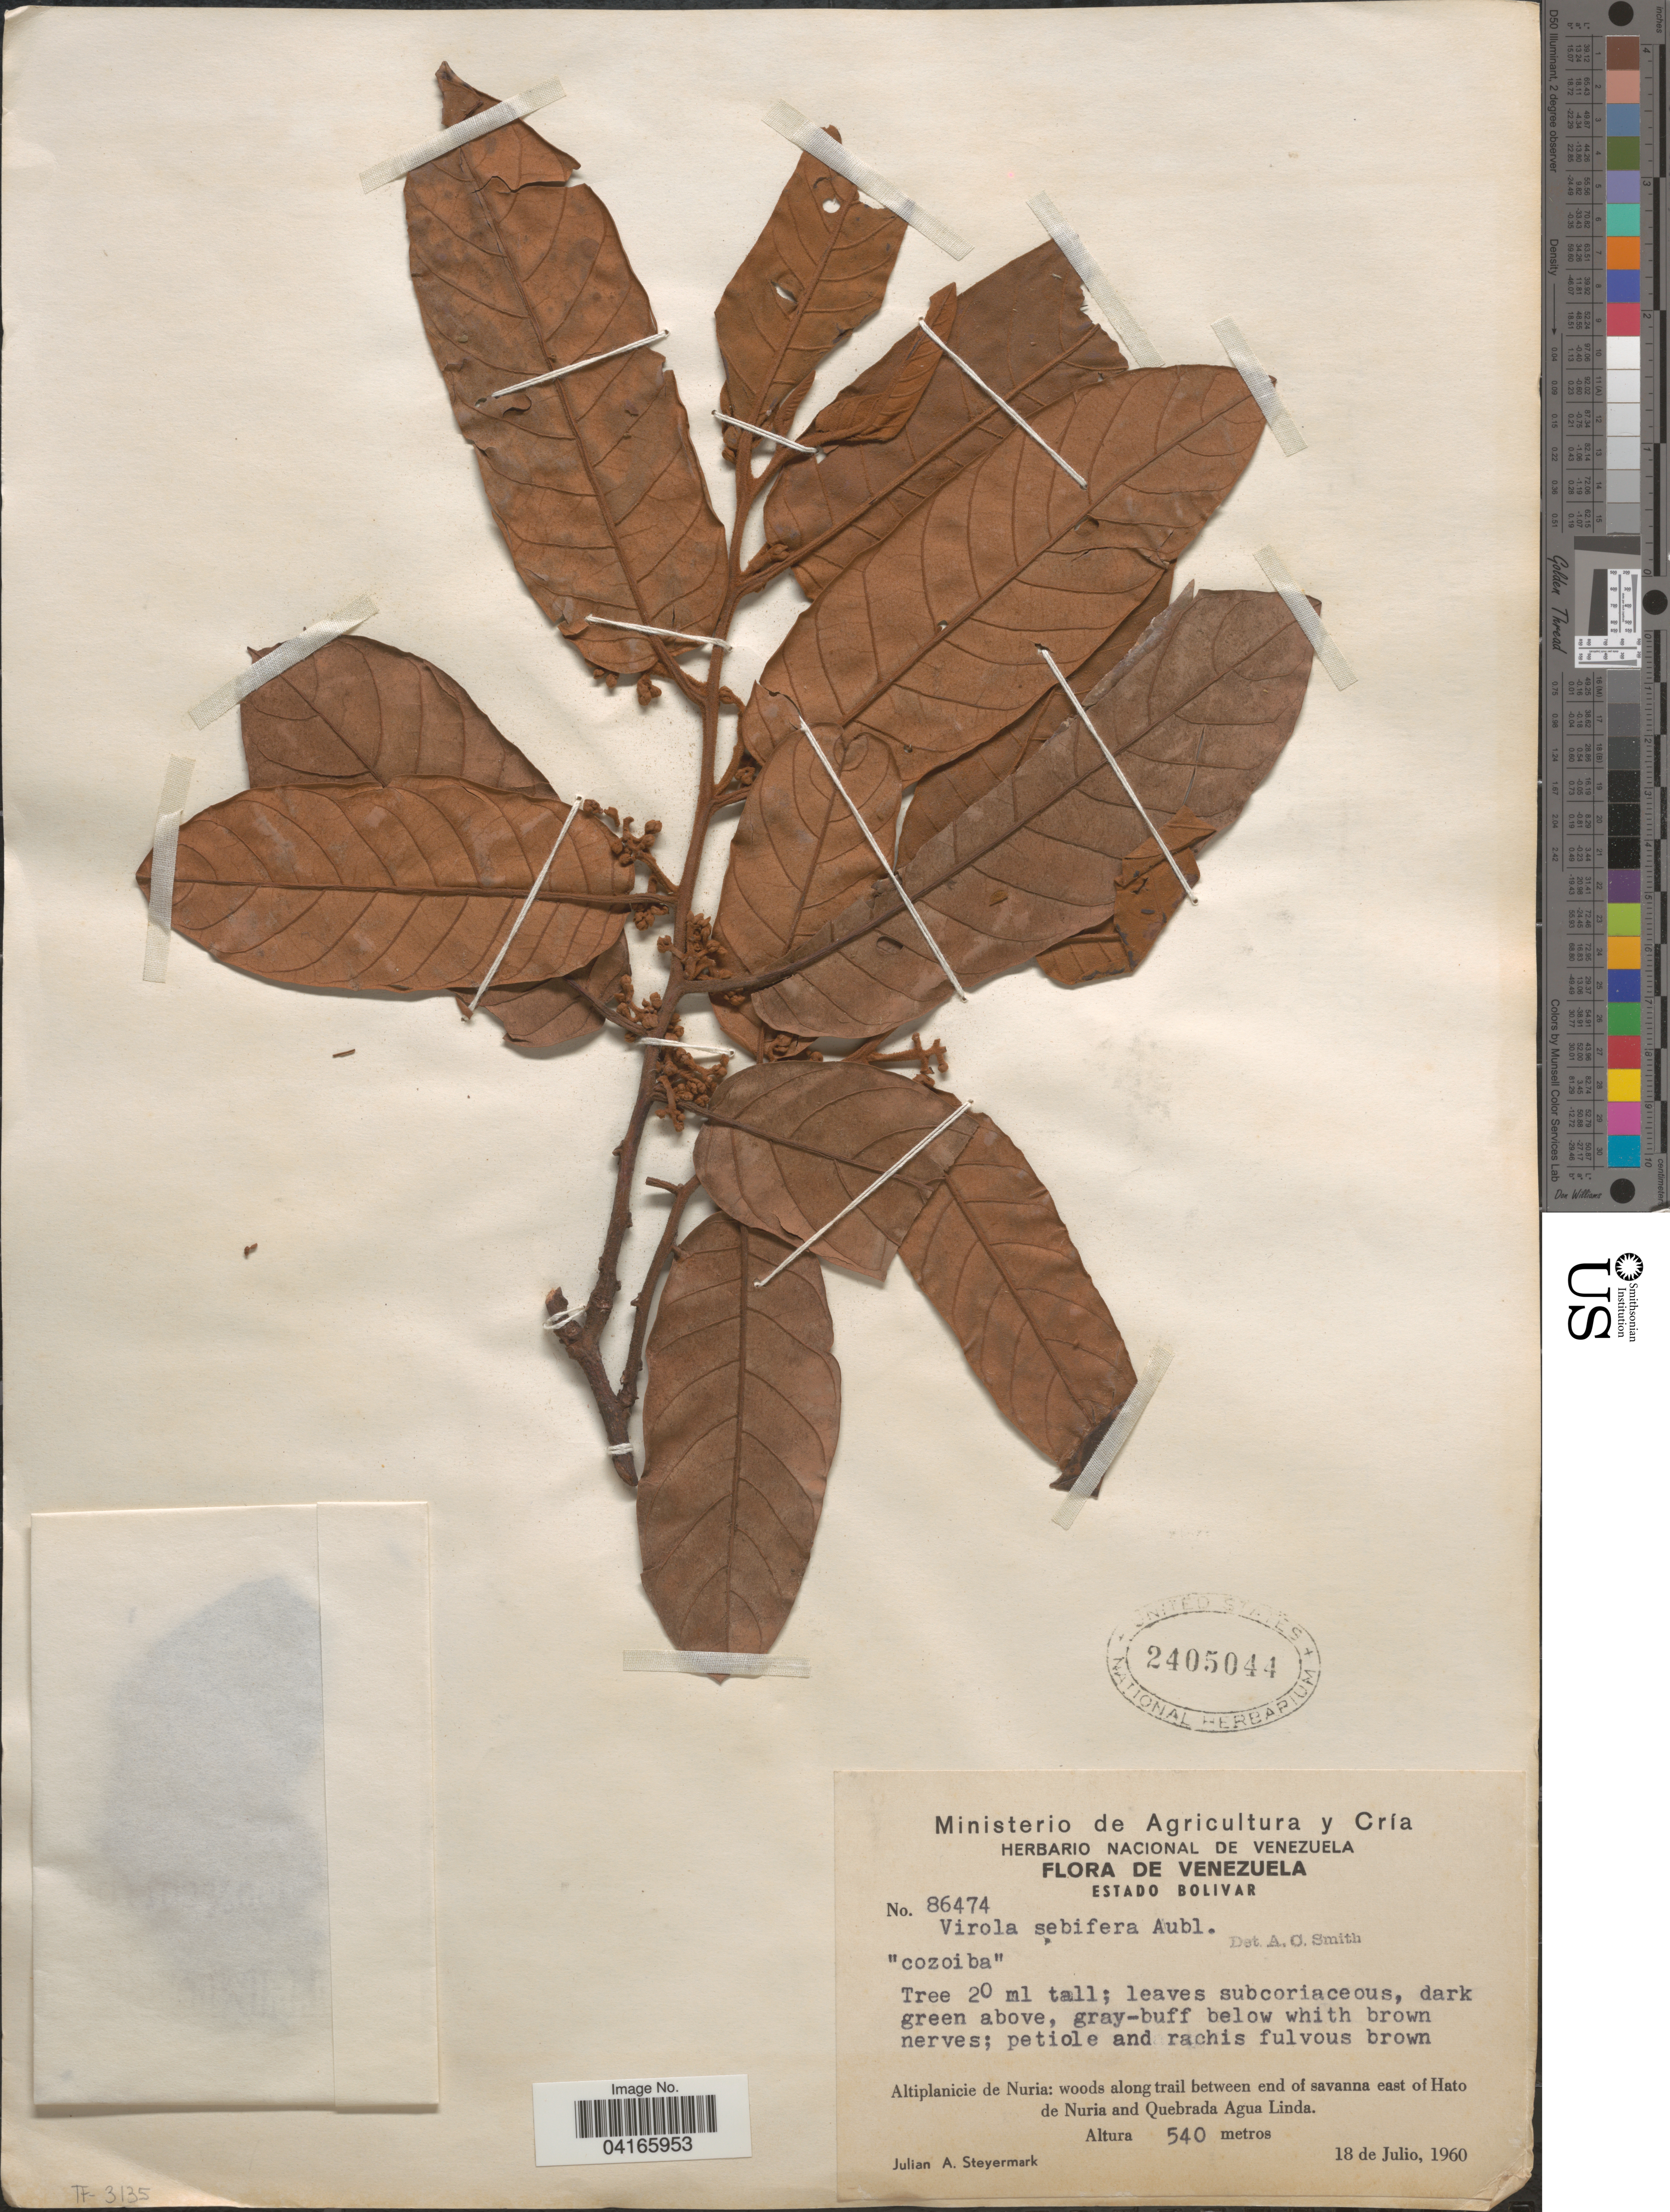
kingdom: Plantae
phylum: Tracheophyta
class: Magnoliopsida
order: Magnoliales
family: Myristicaceae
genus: Virola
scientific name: Virola sebifera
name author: Aubl.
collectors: J. Steyermark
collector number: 86474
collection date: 1960-07-18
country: Venezuela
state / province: Bolivar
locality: Altiplanicie de Nuria: woods along trail between end of savanna east of Hato de Nuria and Quebrada Agua Linda.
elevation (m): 540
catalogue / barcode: US 2405044